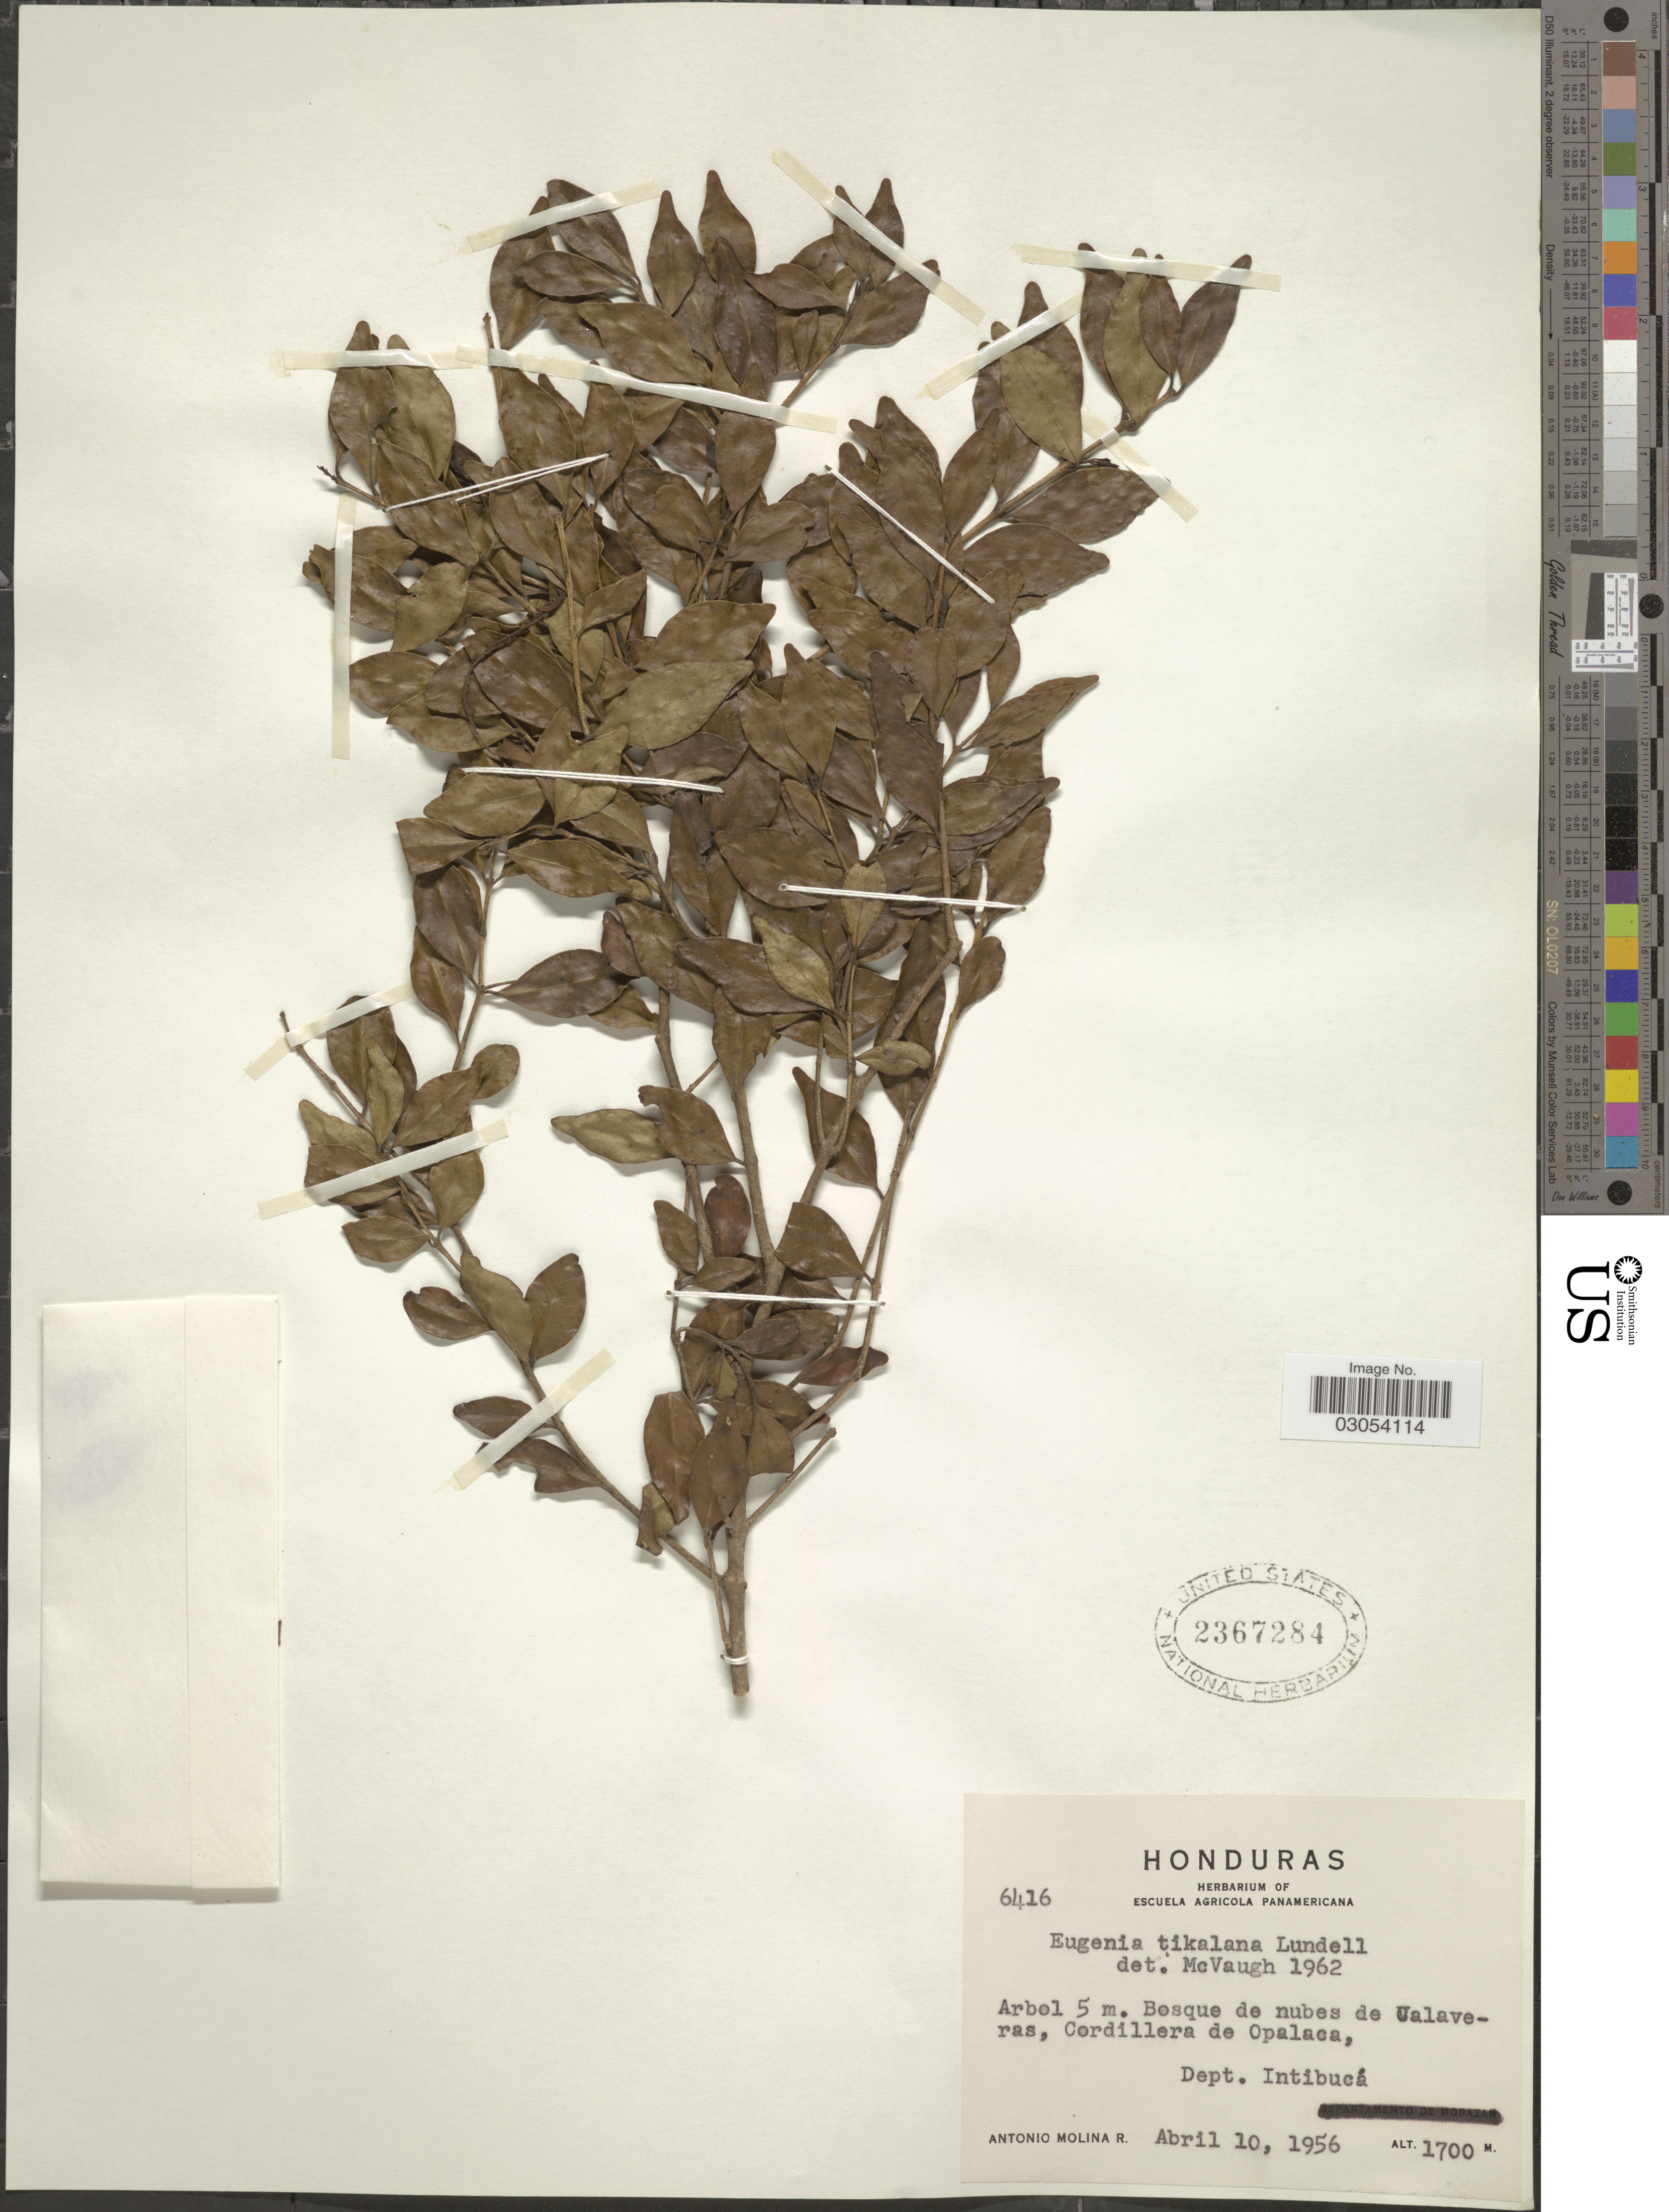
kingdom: Plantae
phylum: Tracheophyta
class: Magnoliopsida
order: Myrtales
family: Myrtaceae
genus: Eugenia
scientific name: Eugenia tikalana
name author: Lundell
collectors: A. Molina R.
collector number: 6416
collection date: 1956-04-10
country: Honduras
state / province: Intibuca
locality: Bosque de nubes de Calaveras, Cordillera de Opalaca, Dept. Intibucá.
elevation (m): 1700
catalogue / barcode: US 2367284